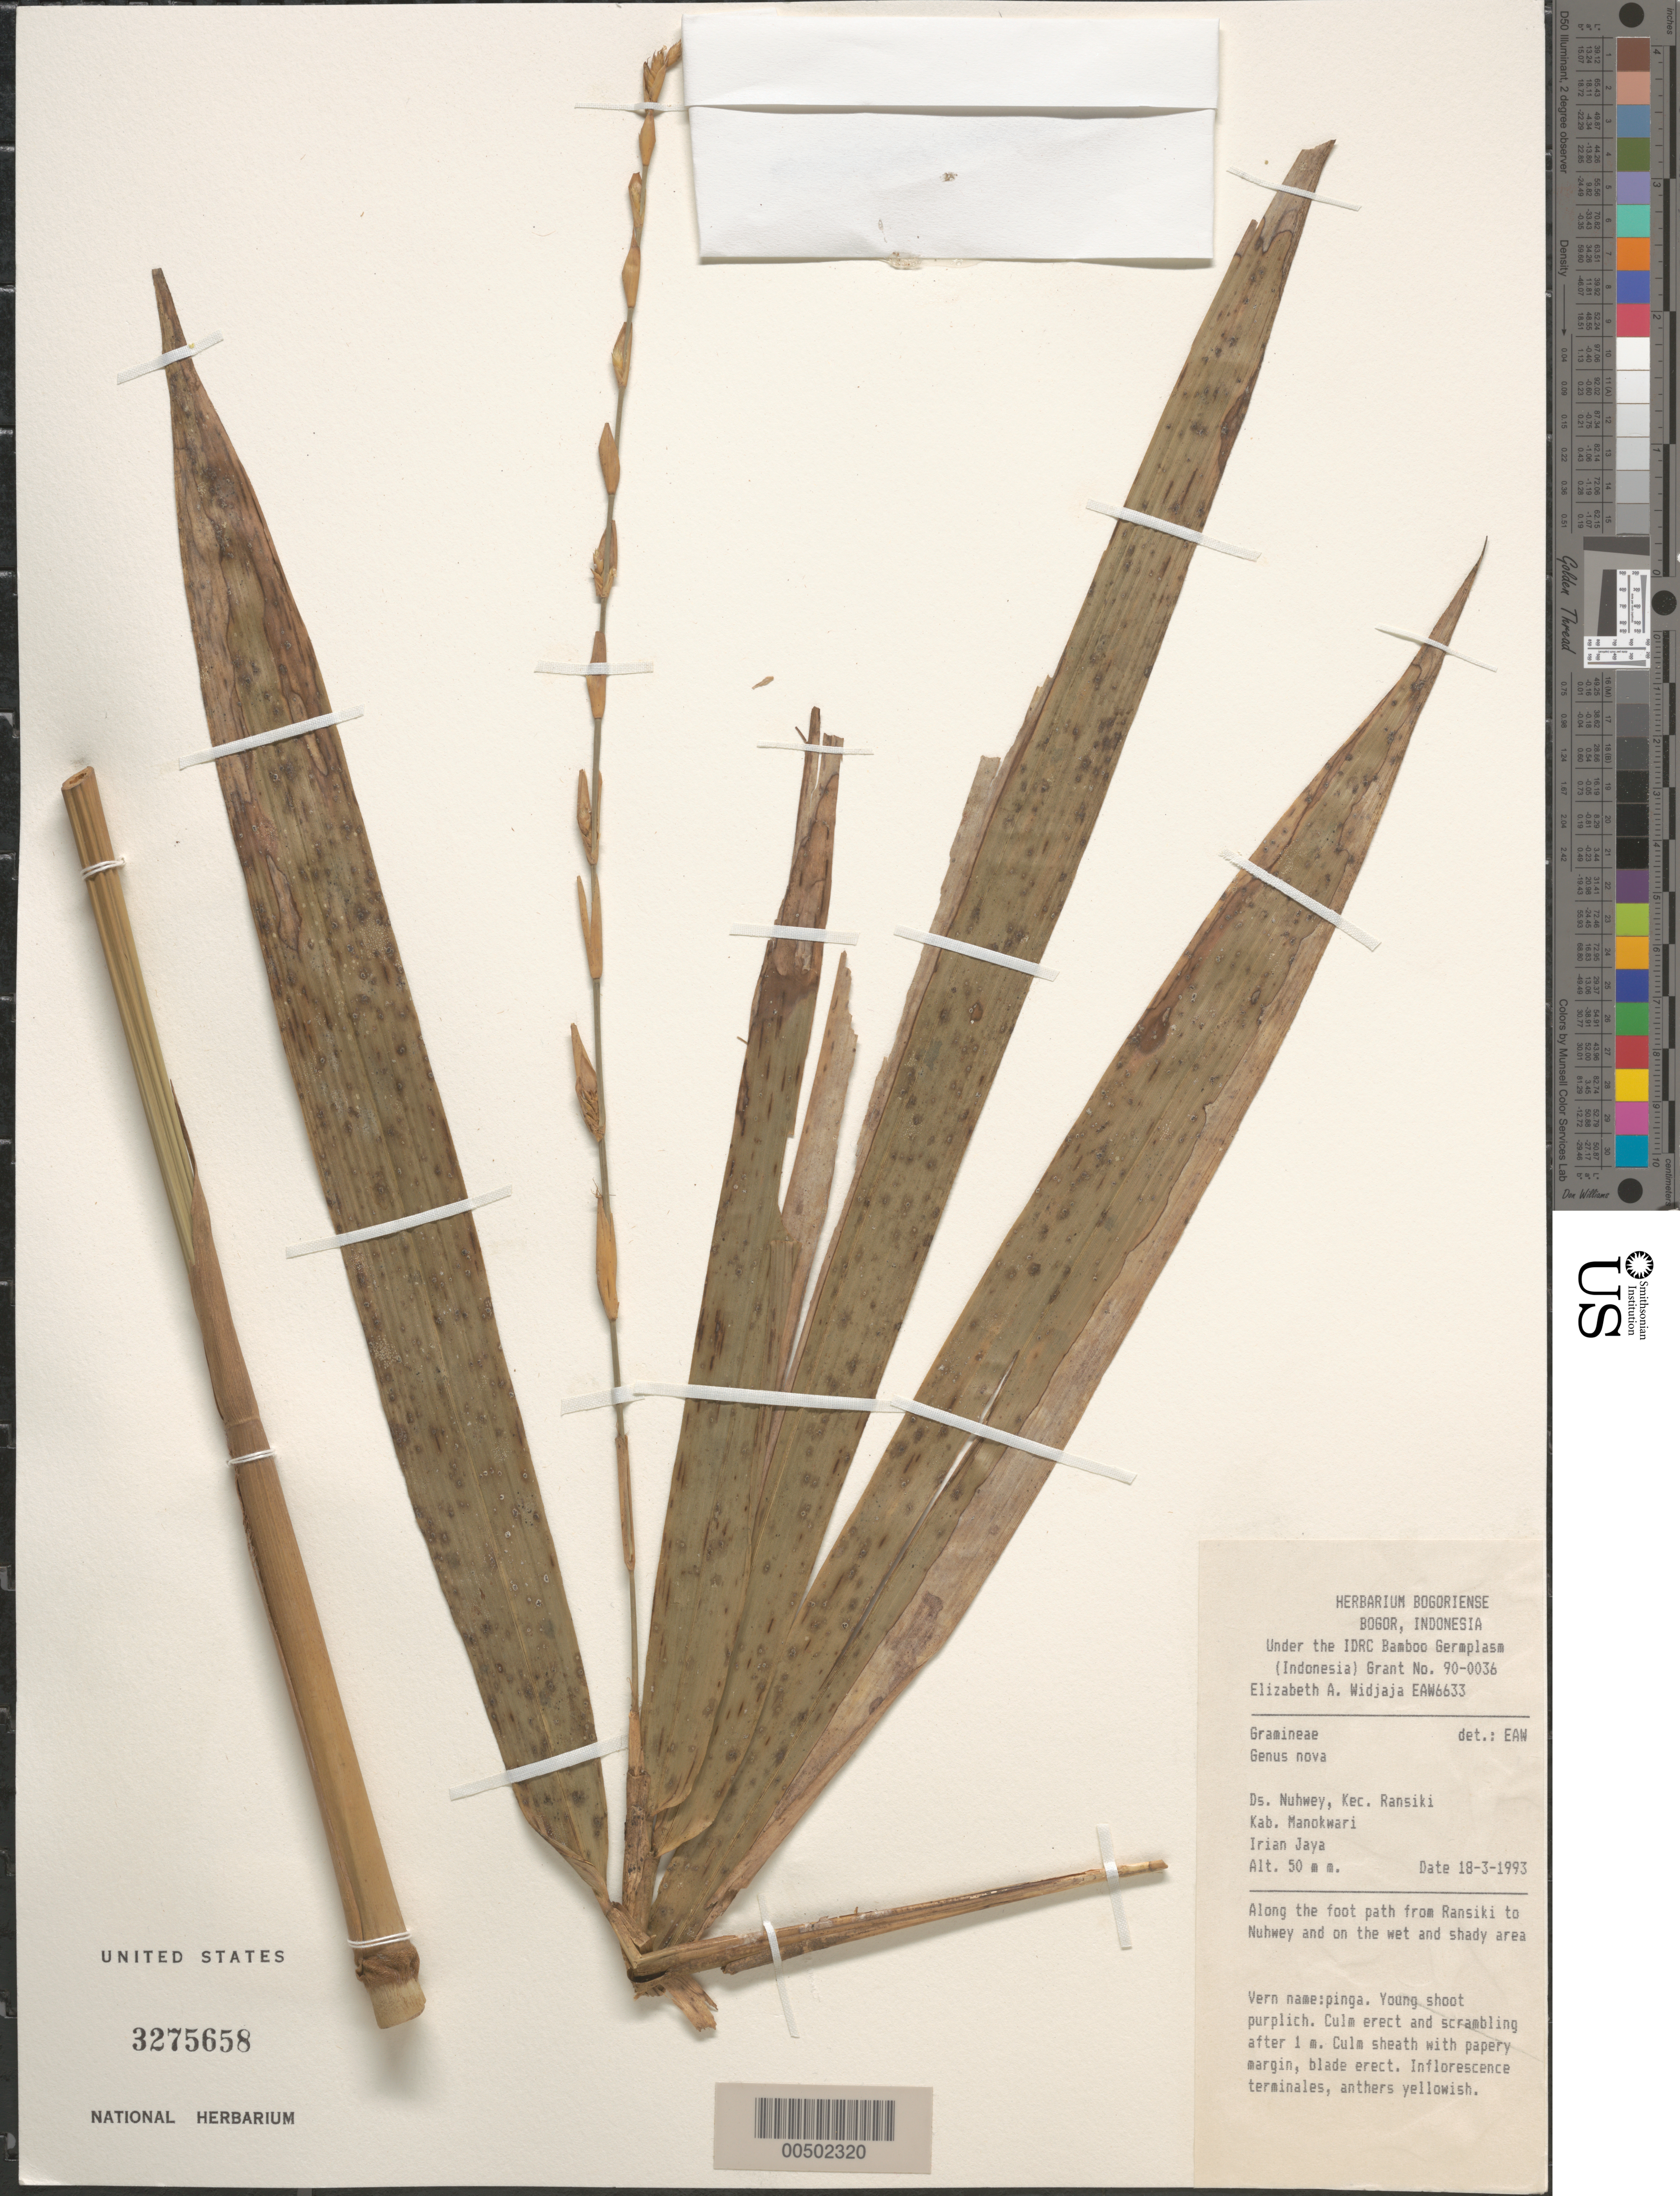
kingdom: Plantae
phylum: Tracheophyta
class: Liliopsida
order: Poales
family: Poaceae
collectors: E. A. Widjaja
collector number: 6633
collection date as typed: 18 Mar 1993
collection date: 1993-03-18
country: Indonesia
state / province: Papua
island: New Guinea I.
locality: Ds. Nuhwey, Irian Jaya, Manokwari, Ransiki.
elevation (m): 50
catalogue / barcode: US 3275658